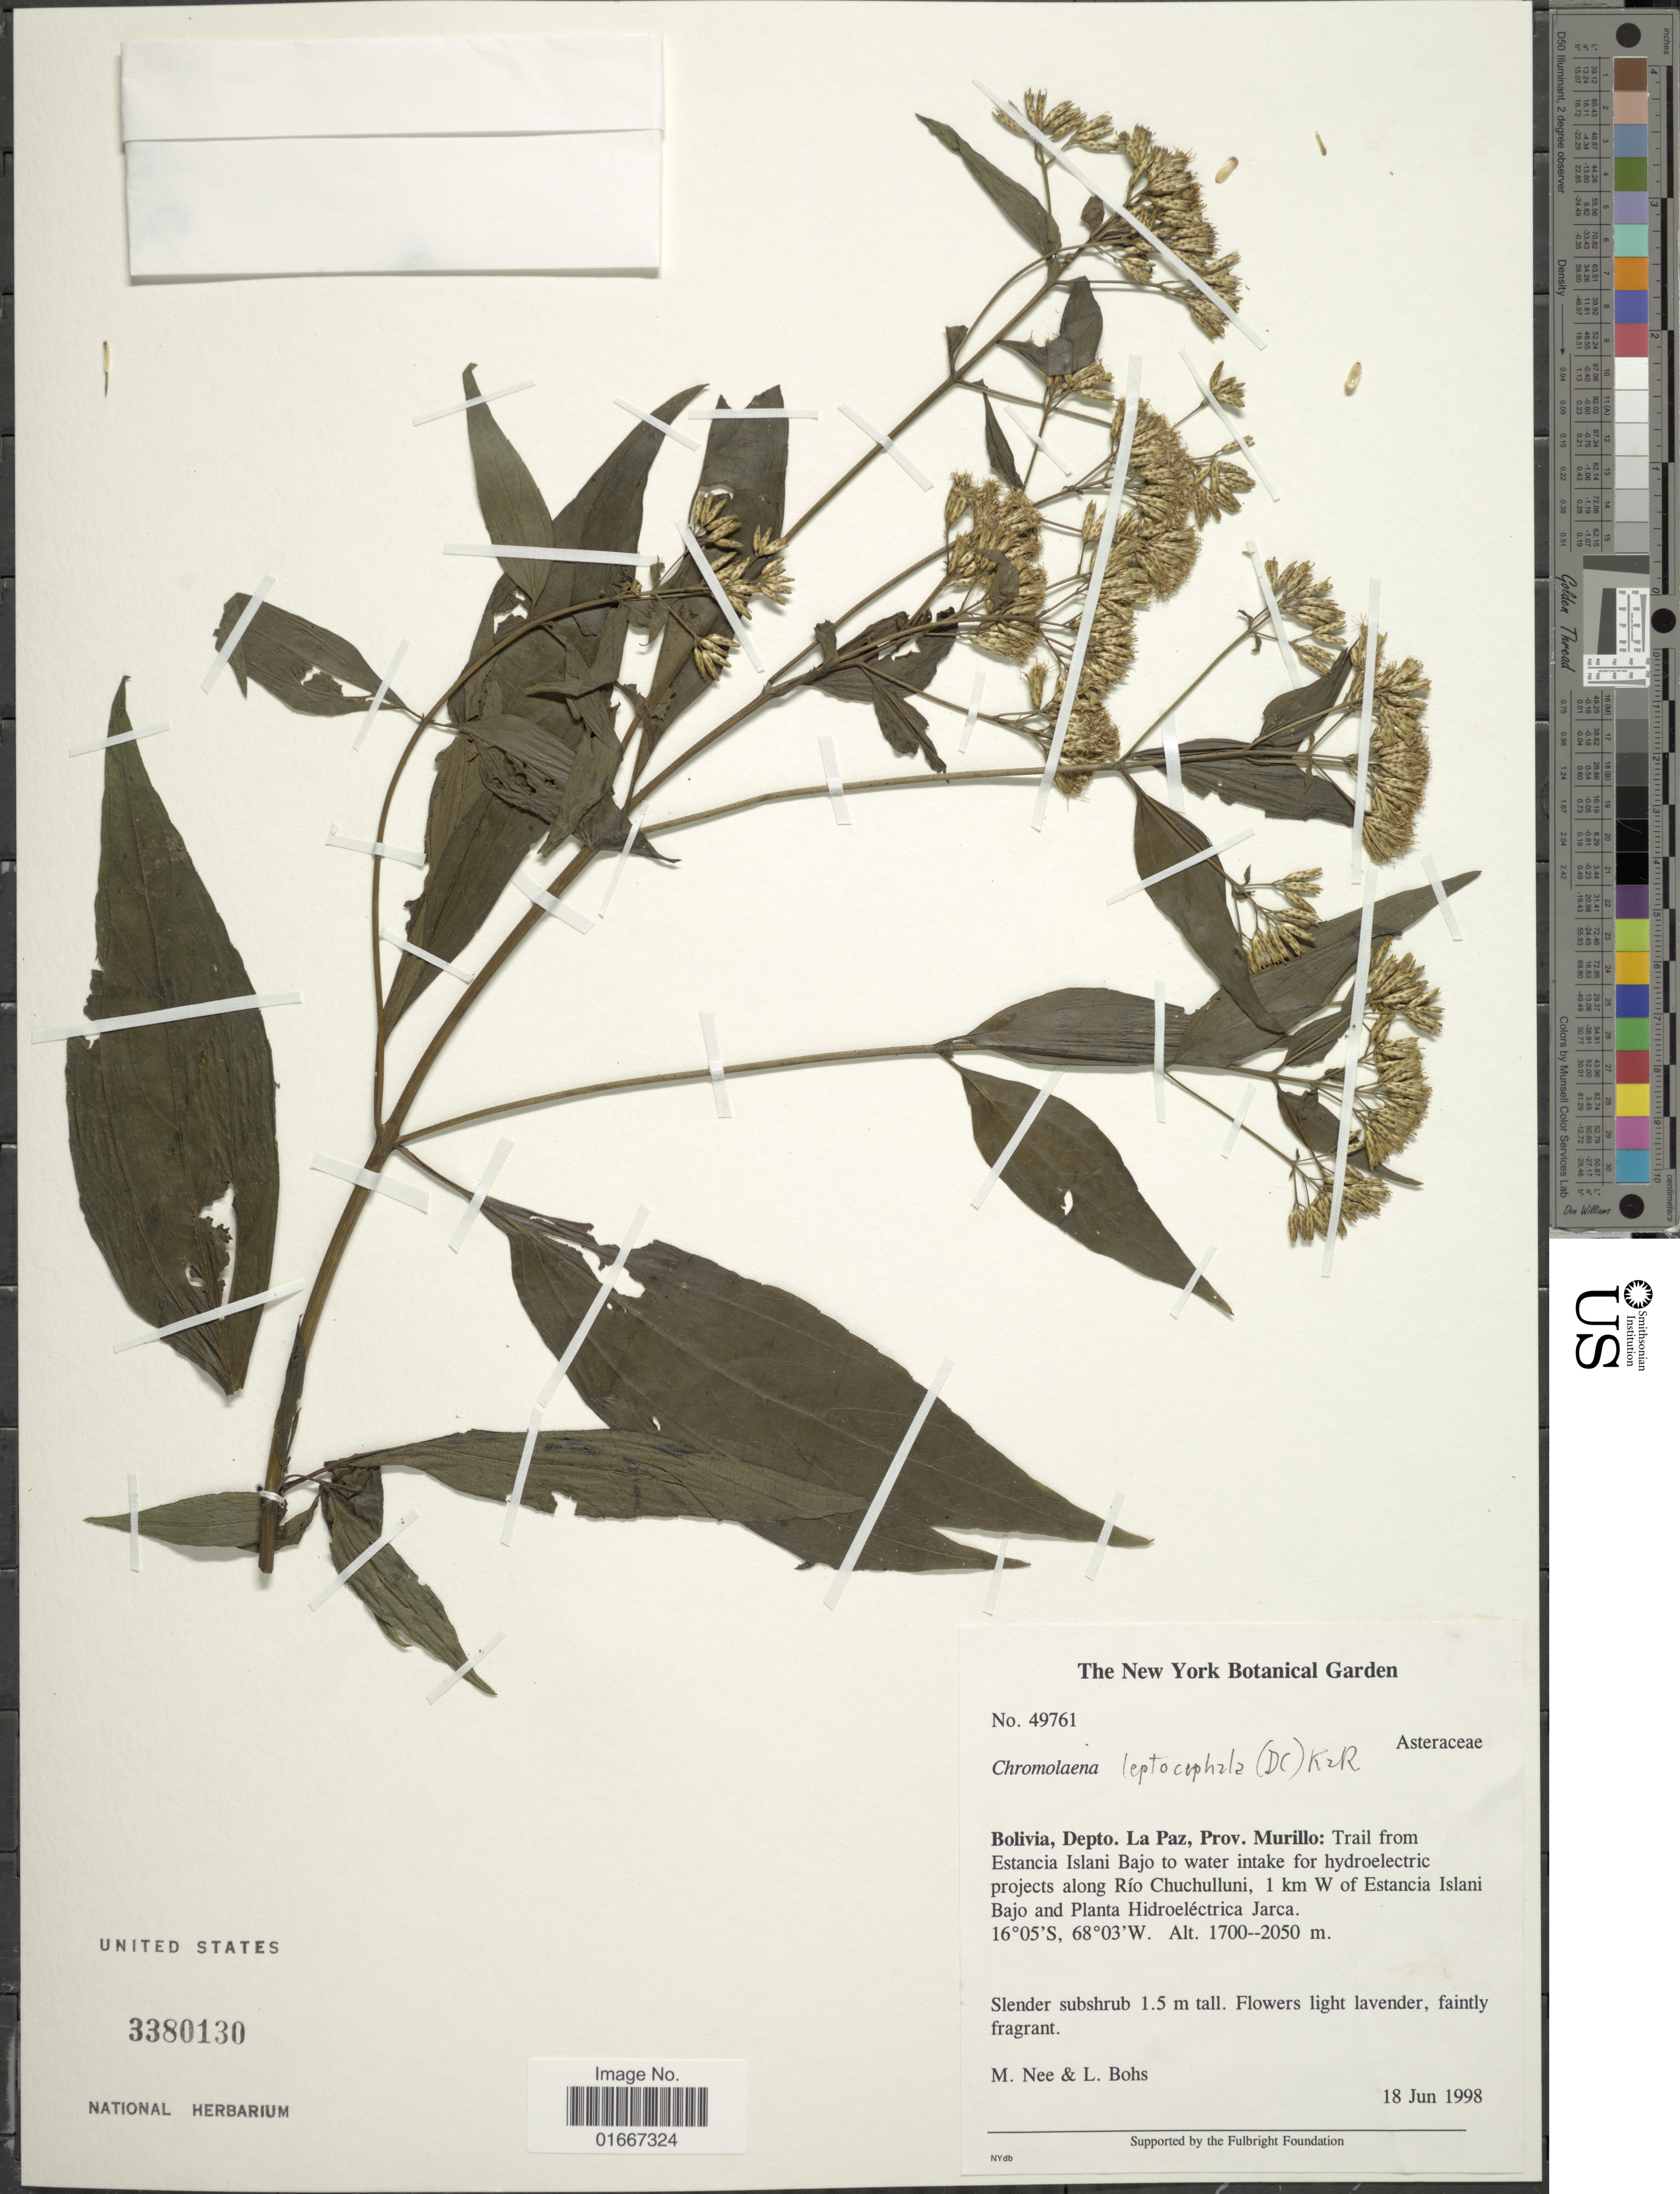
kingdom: Plantae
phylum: Tracheophyta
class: Magnoliopsida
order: Asterales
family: Asteraceae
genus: Chromolaena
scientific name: Chromolaena leptocephala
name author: (DC.) R.M. King & H. Rob.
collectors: M. Nee & L. A. Bohs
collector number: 49761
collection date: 1998-06-18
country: Bolivia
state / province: La Paz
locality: Prov. Murillo: Trail from Estancia Islani Bajo to water intake for hydroelectric projects along Rio Chuchulluni, 1 km W of Estancia Islani Bajo and Planta Hidroelectrica Jarca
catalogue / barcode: US 3380130